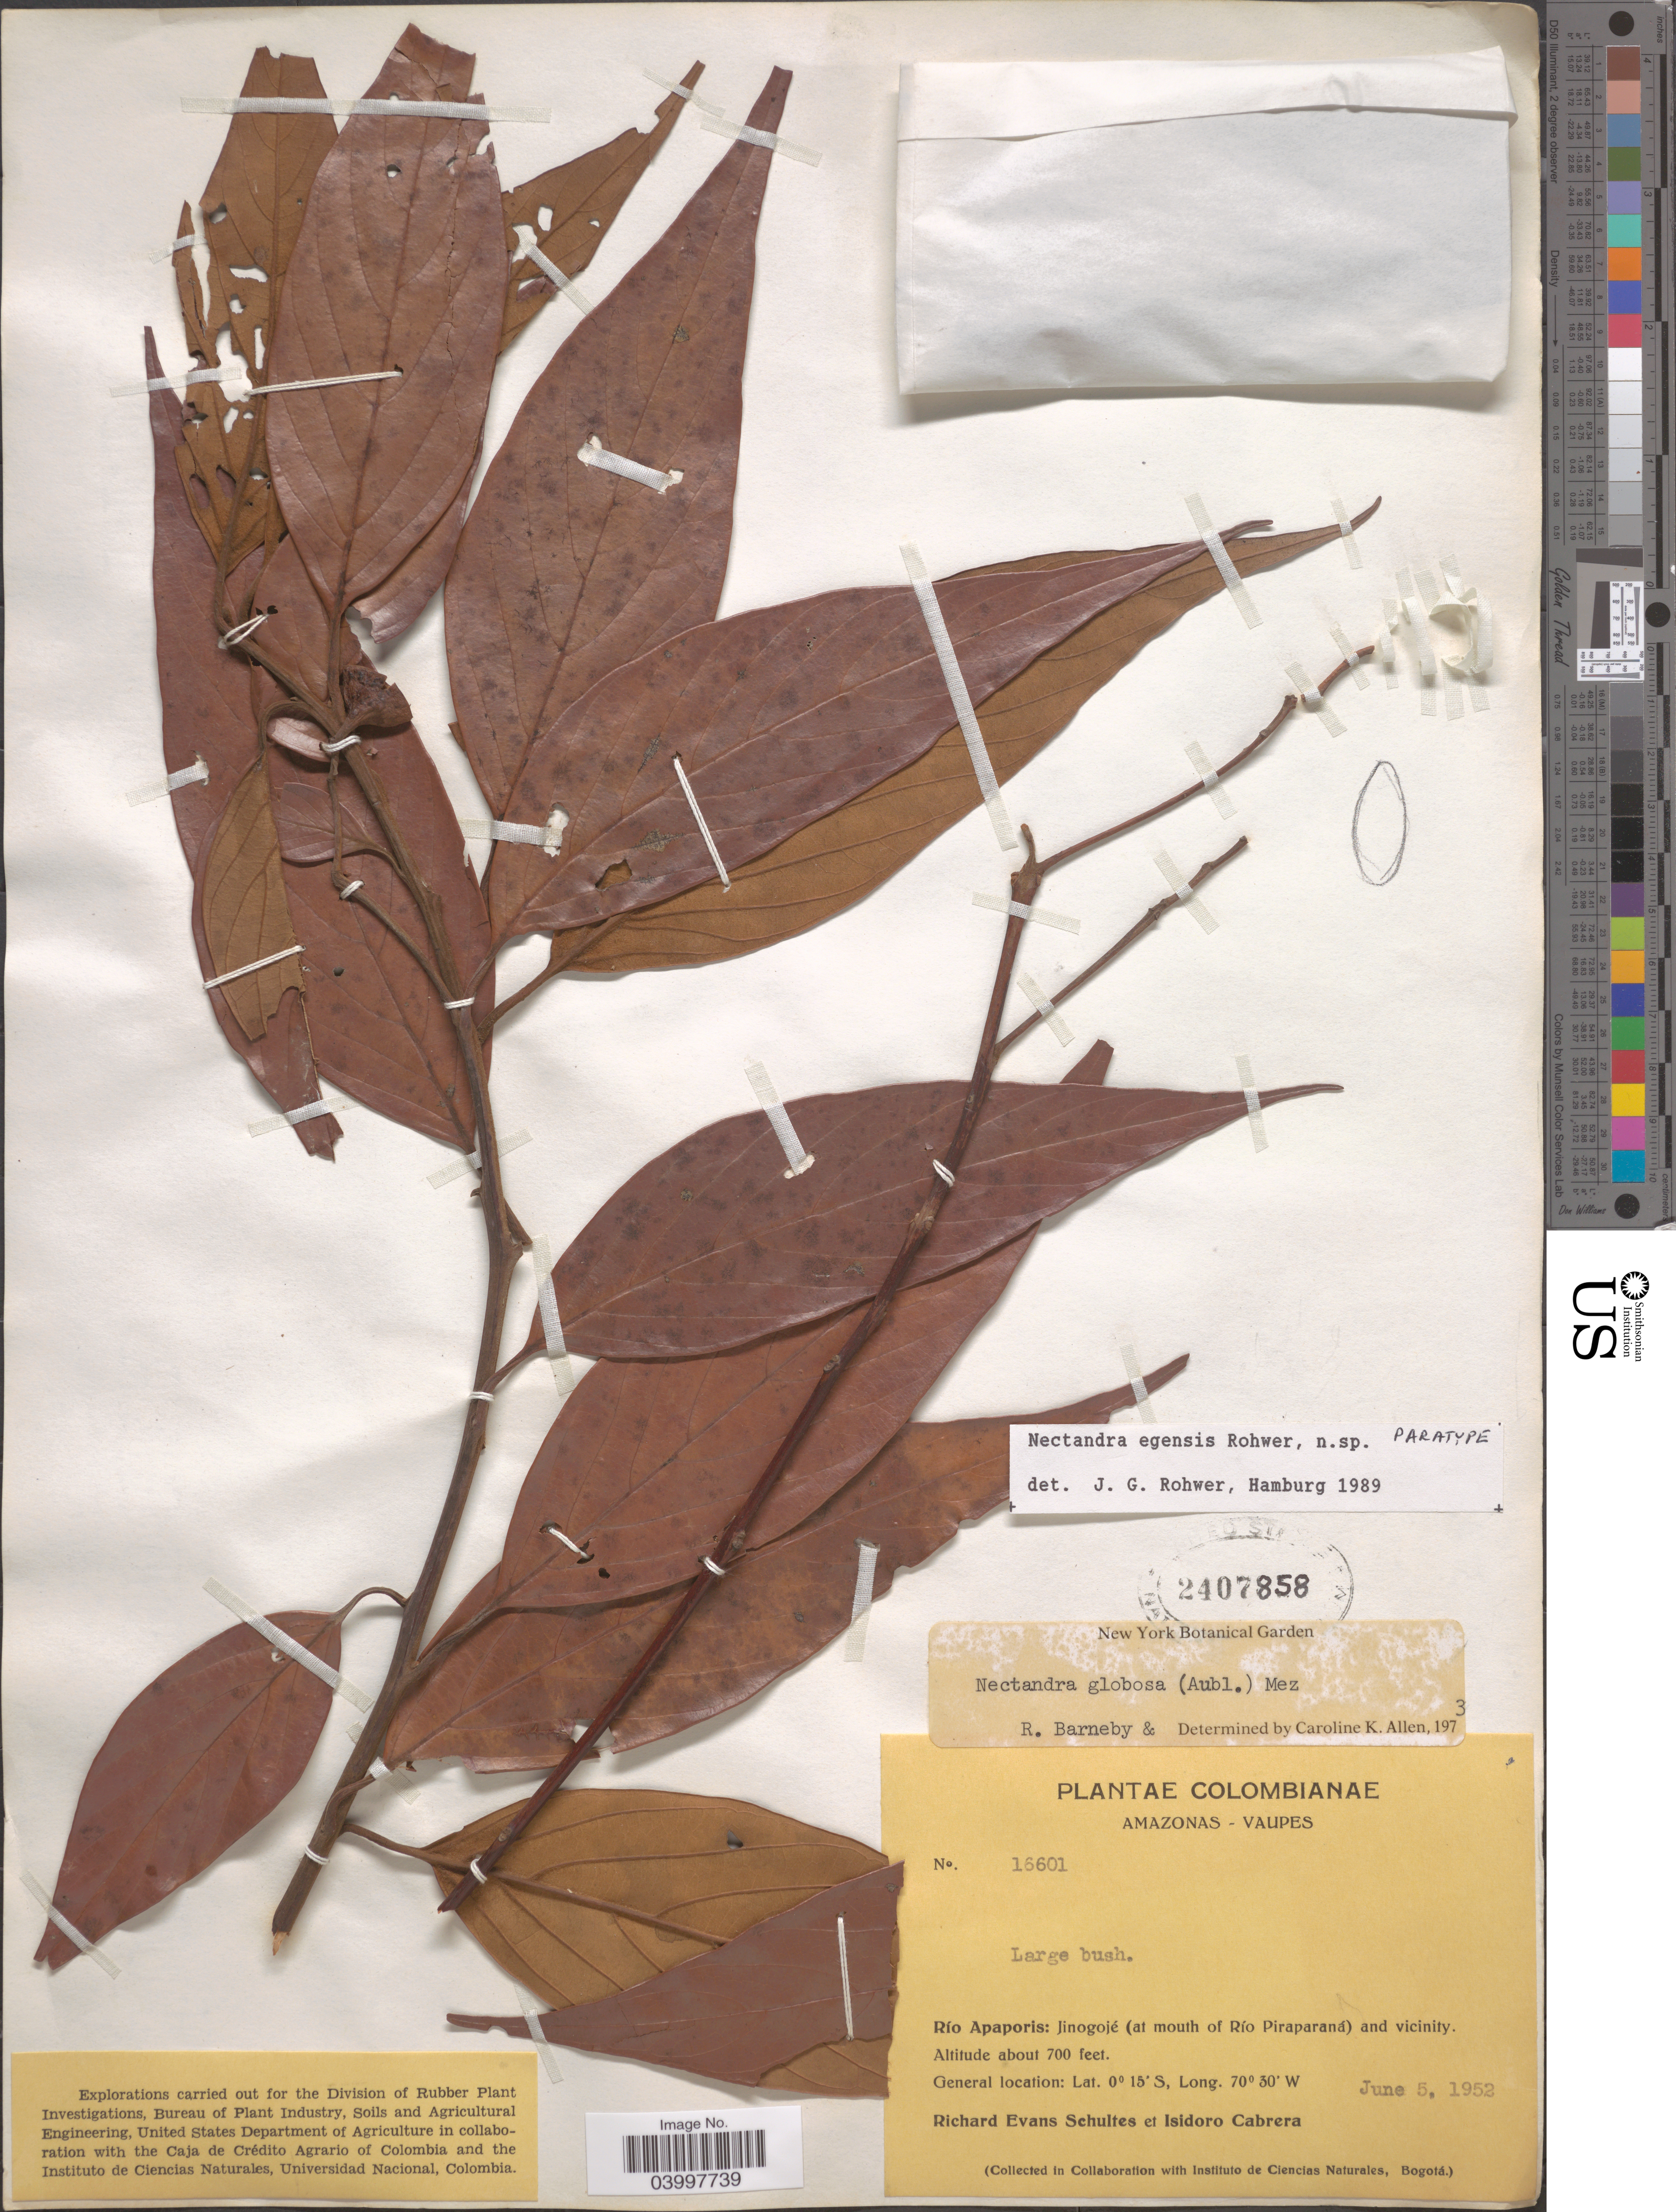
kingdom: Plantae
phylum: Tracheophyta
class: Magnoliopsida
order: Laurales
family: Lauraceae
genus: Nectandra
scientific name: Nectandra egensis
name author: Rohwer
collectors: R. E. Schultes & I. Cabrera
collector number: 16601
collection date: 1952-06-05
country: Colombia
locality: Amazonas-Vaupes. Río Apaporis: Jinogojé (at mouth of Río Piraparaná) and vicinity.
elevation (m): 213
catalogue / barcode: US 2407858